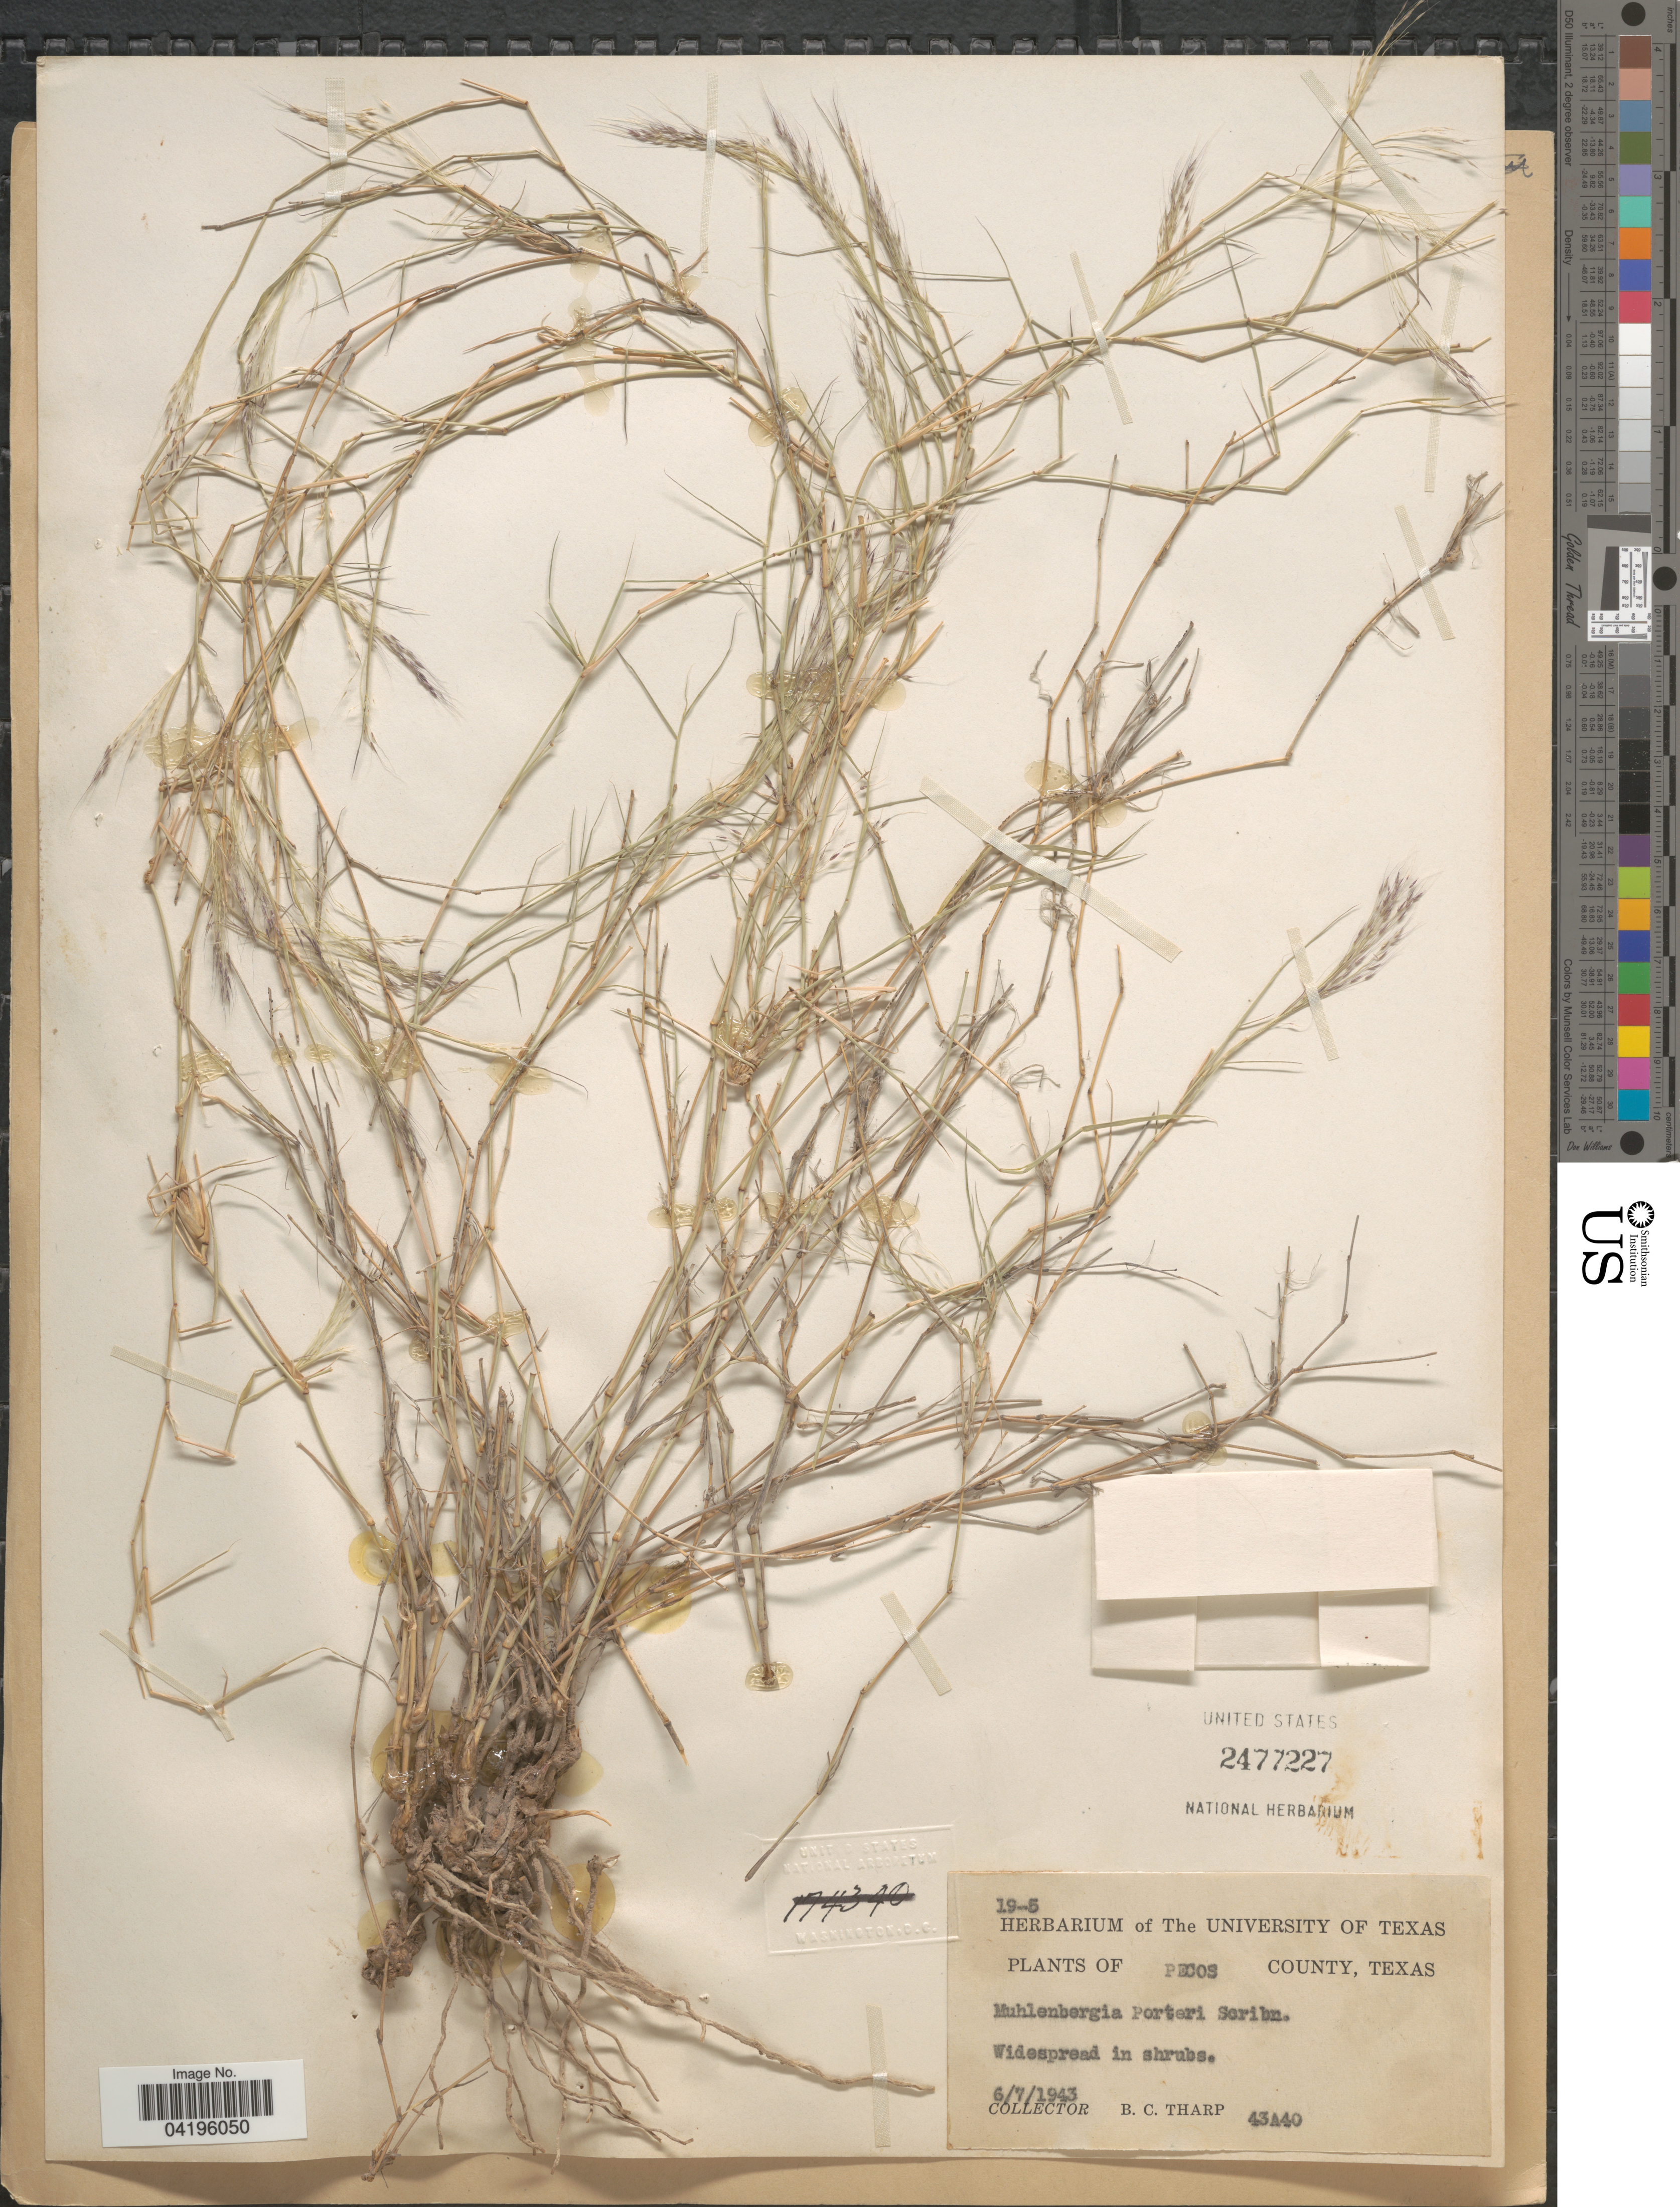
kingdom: Plantae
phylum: Tracheophyta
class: Liliopsida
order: Poales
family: Poaceae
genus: Muhlenbergia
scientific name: Muhlenbergia porteri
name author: Scribn. in W.J. Beal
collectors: B. C. Tharp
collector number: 43A40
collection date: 1943-06-07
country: United States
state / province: Texas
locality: Pecos County.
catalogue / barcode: US 2477227